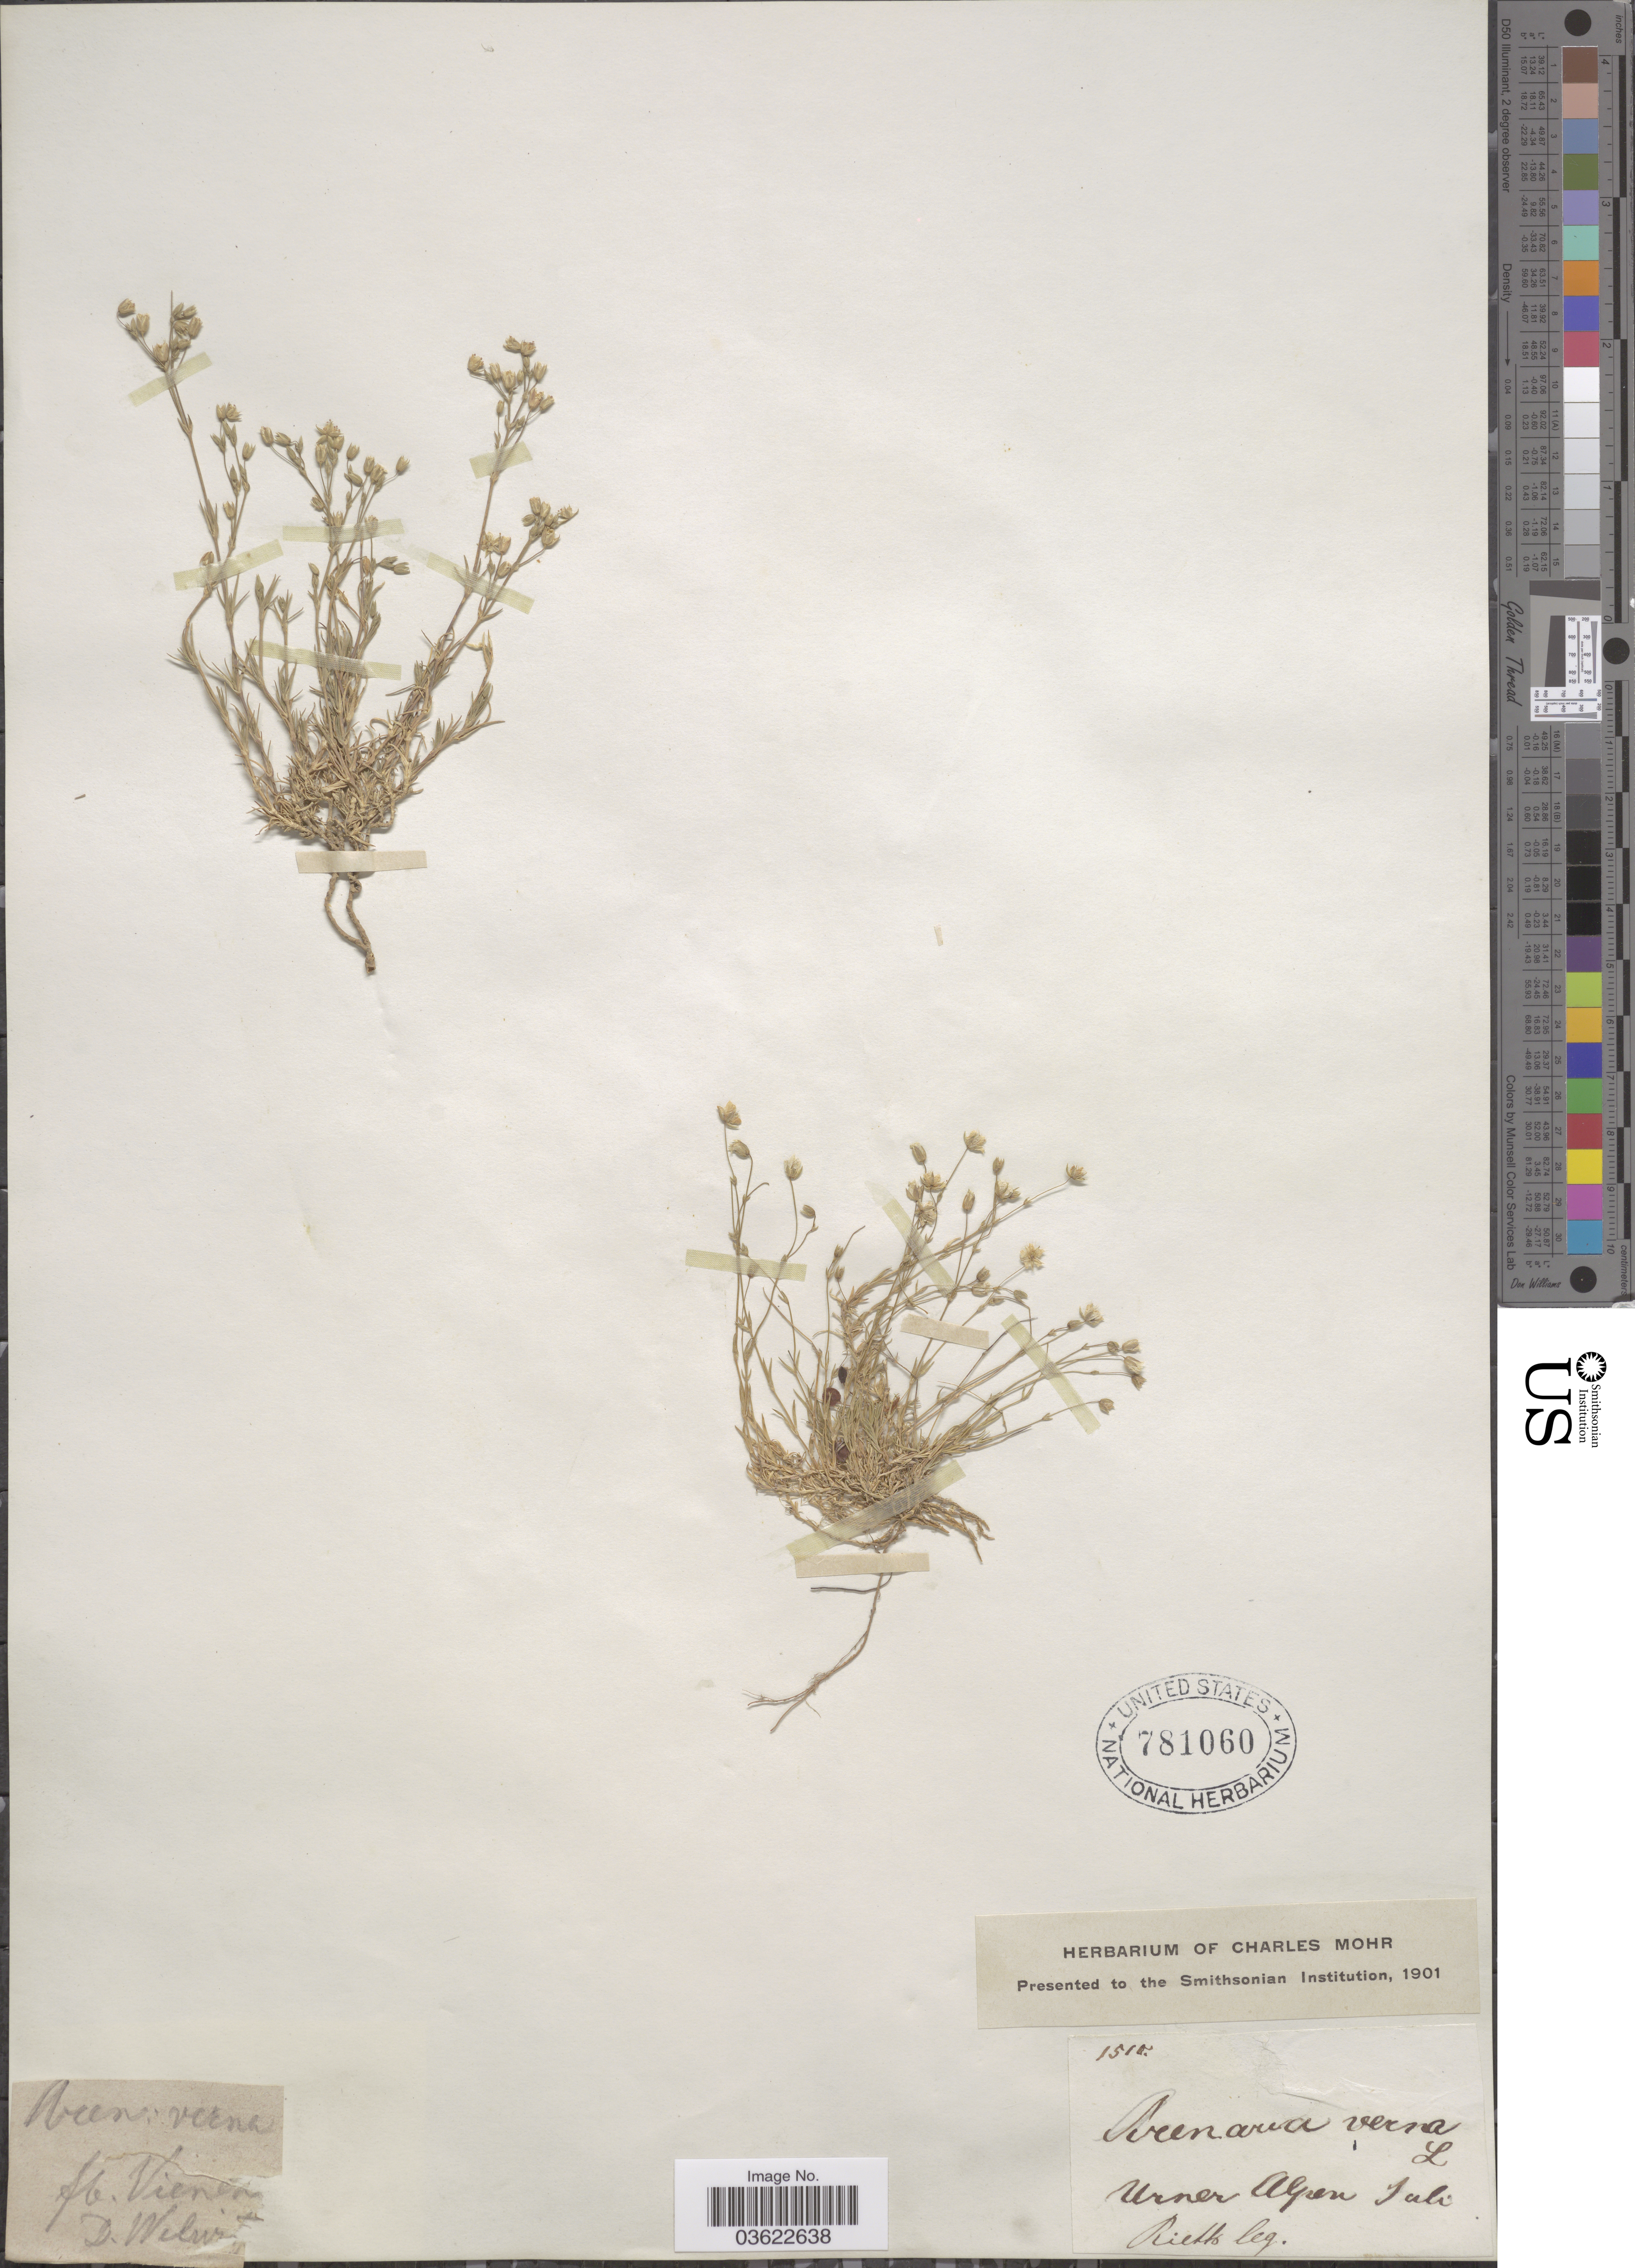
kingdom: Plantae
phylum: Tracheophyta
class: Magnoliopsida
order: Caryophyllales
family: Caryophyllaceae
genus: Arenaria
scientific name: Arenaria verna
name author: L.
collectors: -. Rieth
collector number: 1510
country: Switzerland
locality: Urner Alpen.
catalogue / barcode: US 781060